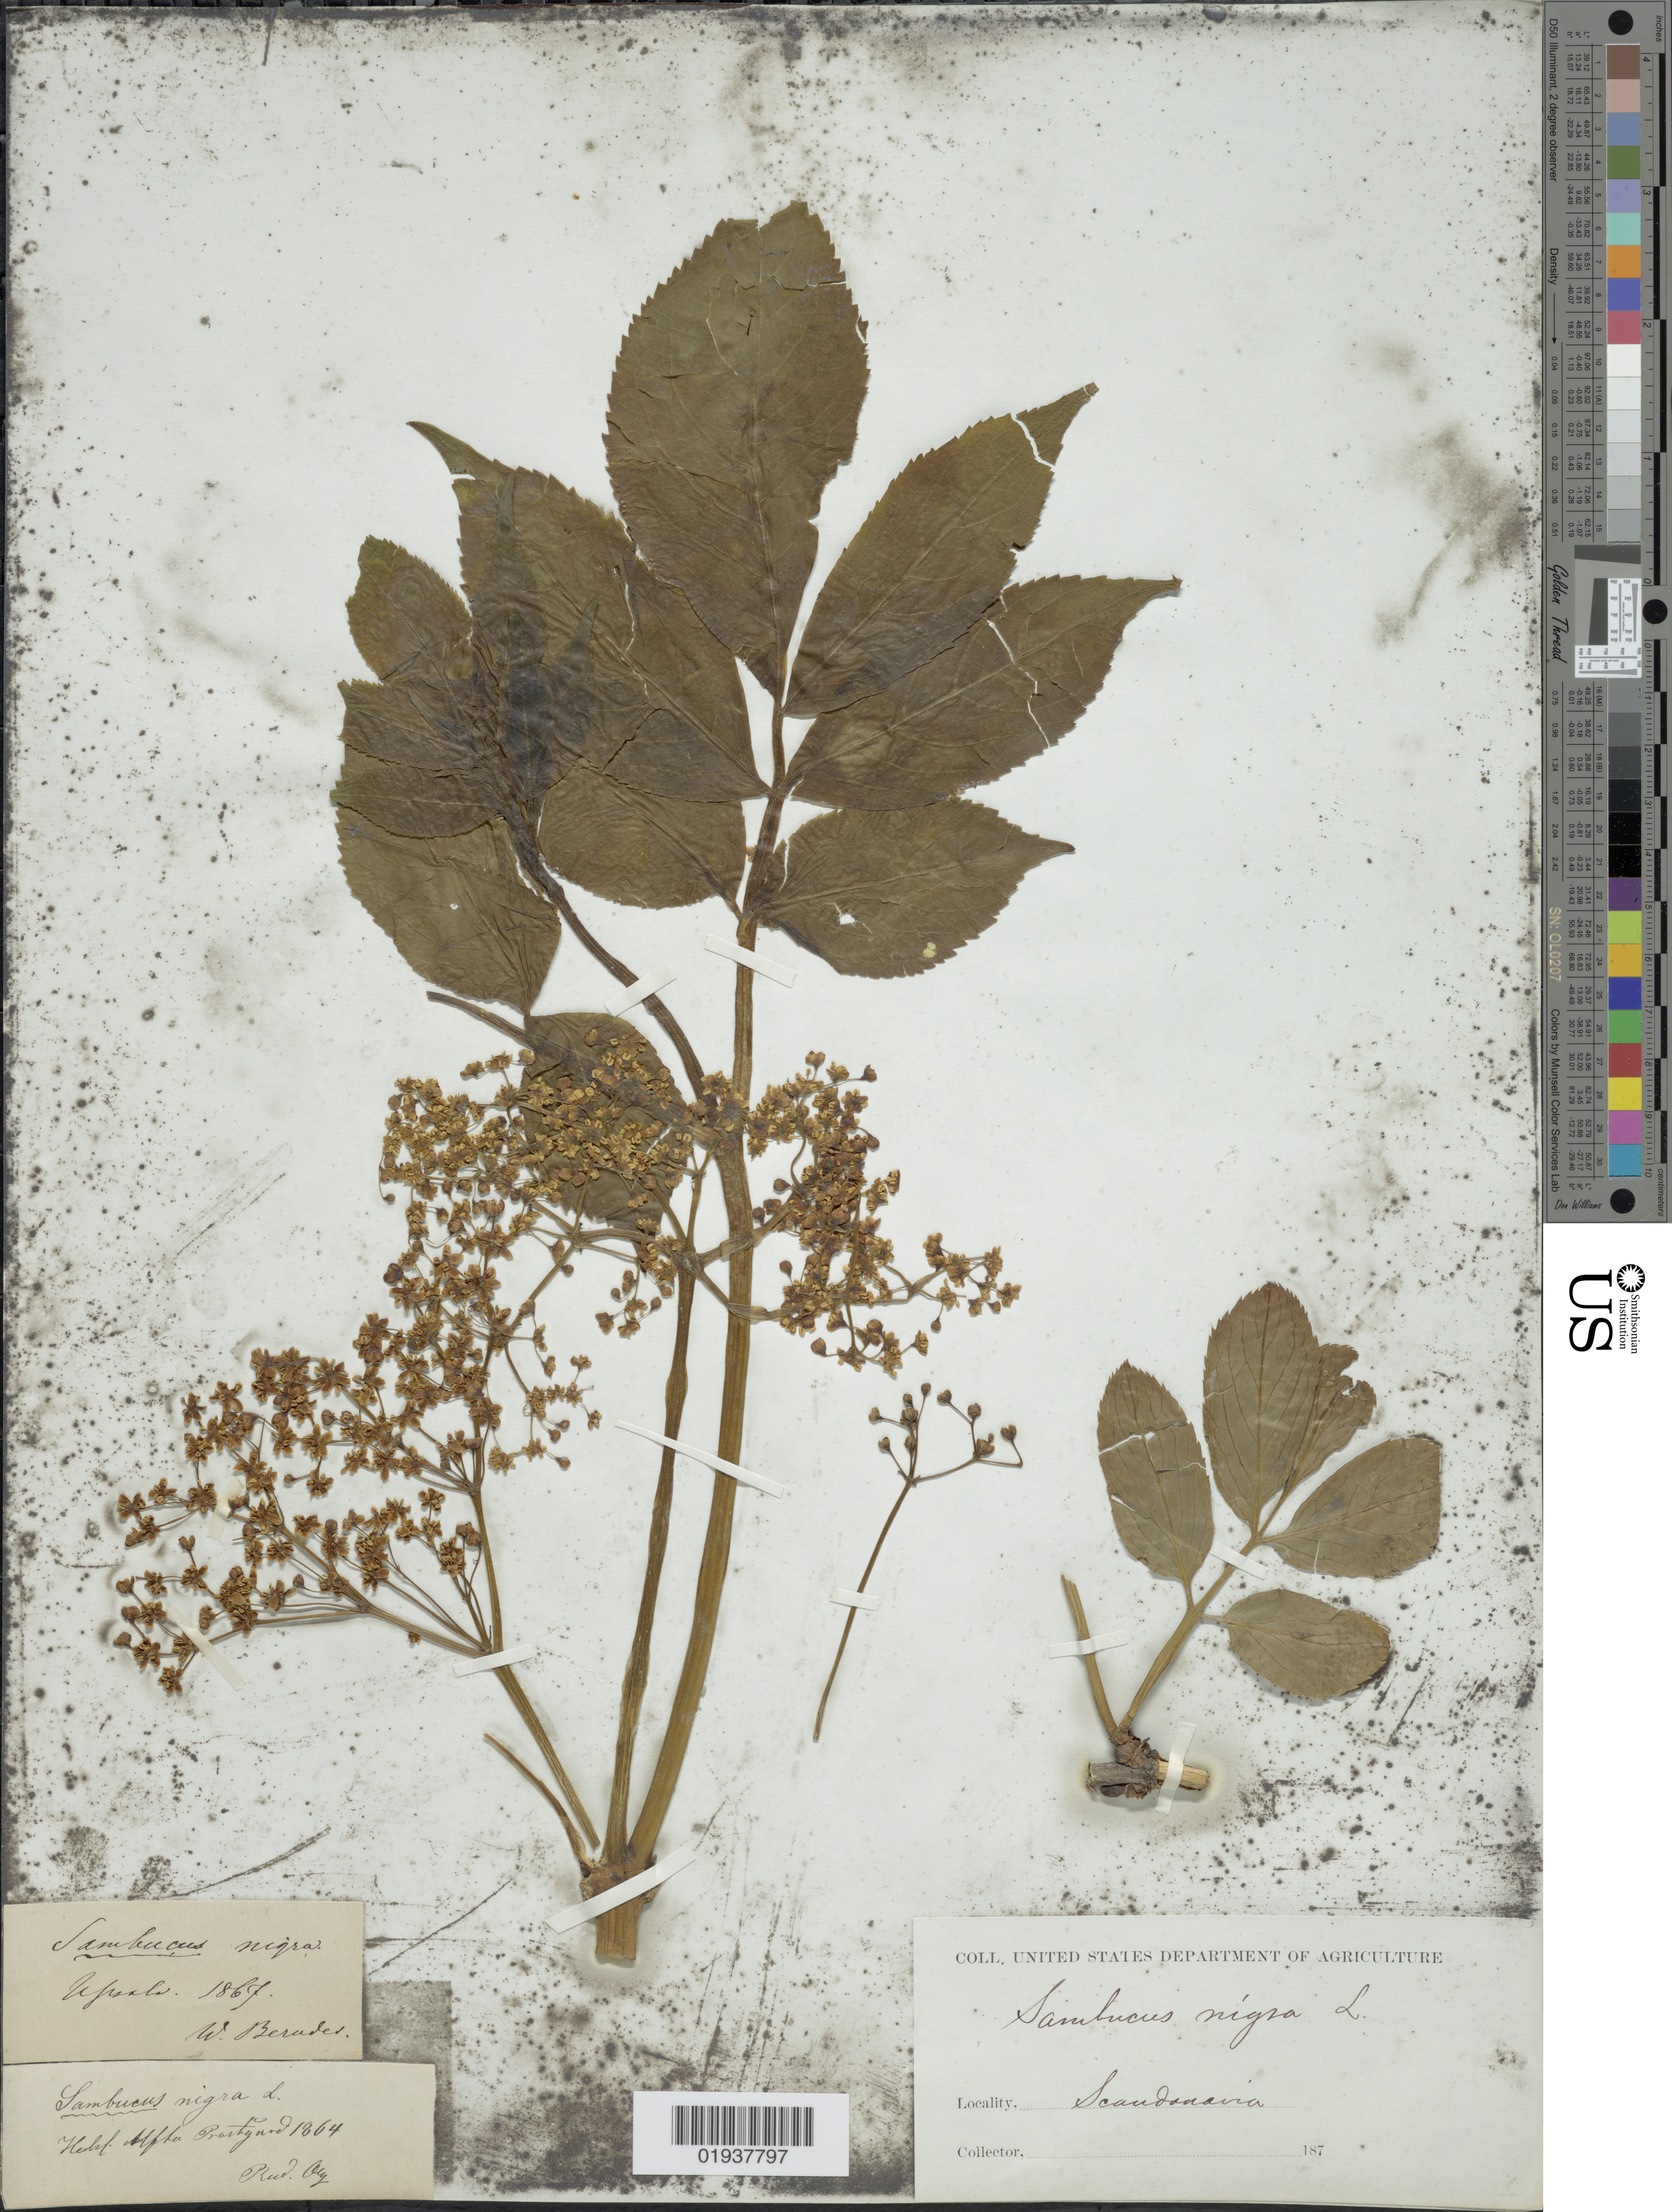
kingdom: Plantae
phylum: Tracheophyta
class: Magnoliopsida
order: Dipsacales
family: Viburnaceae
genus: Sambucus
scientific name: Sambucus nigra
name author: L.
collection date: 1864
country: Sweden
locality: Scandanavia, Upsala